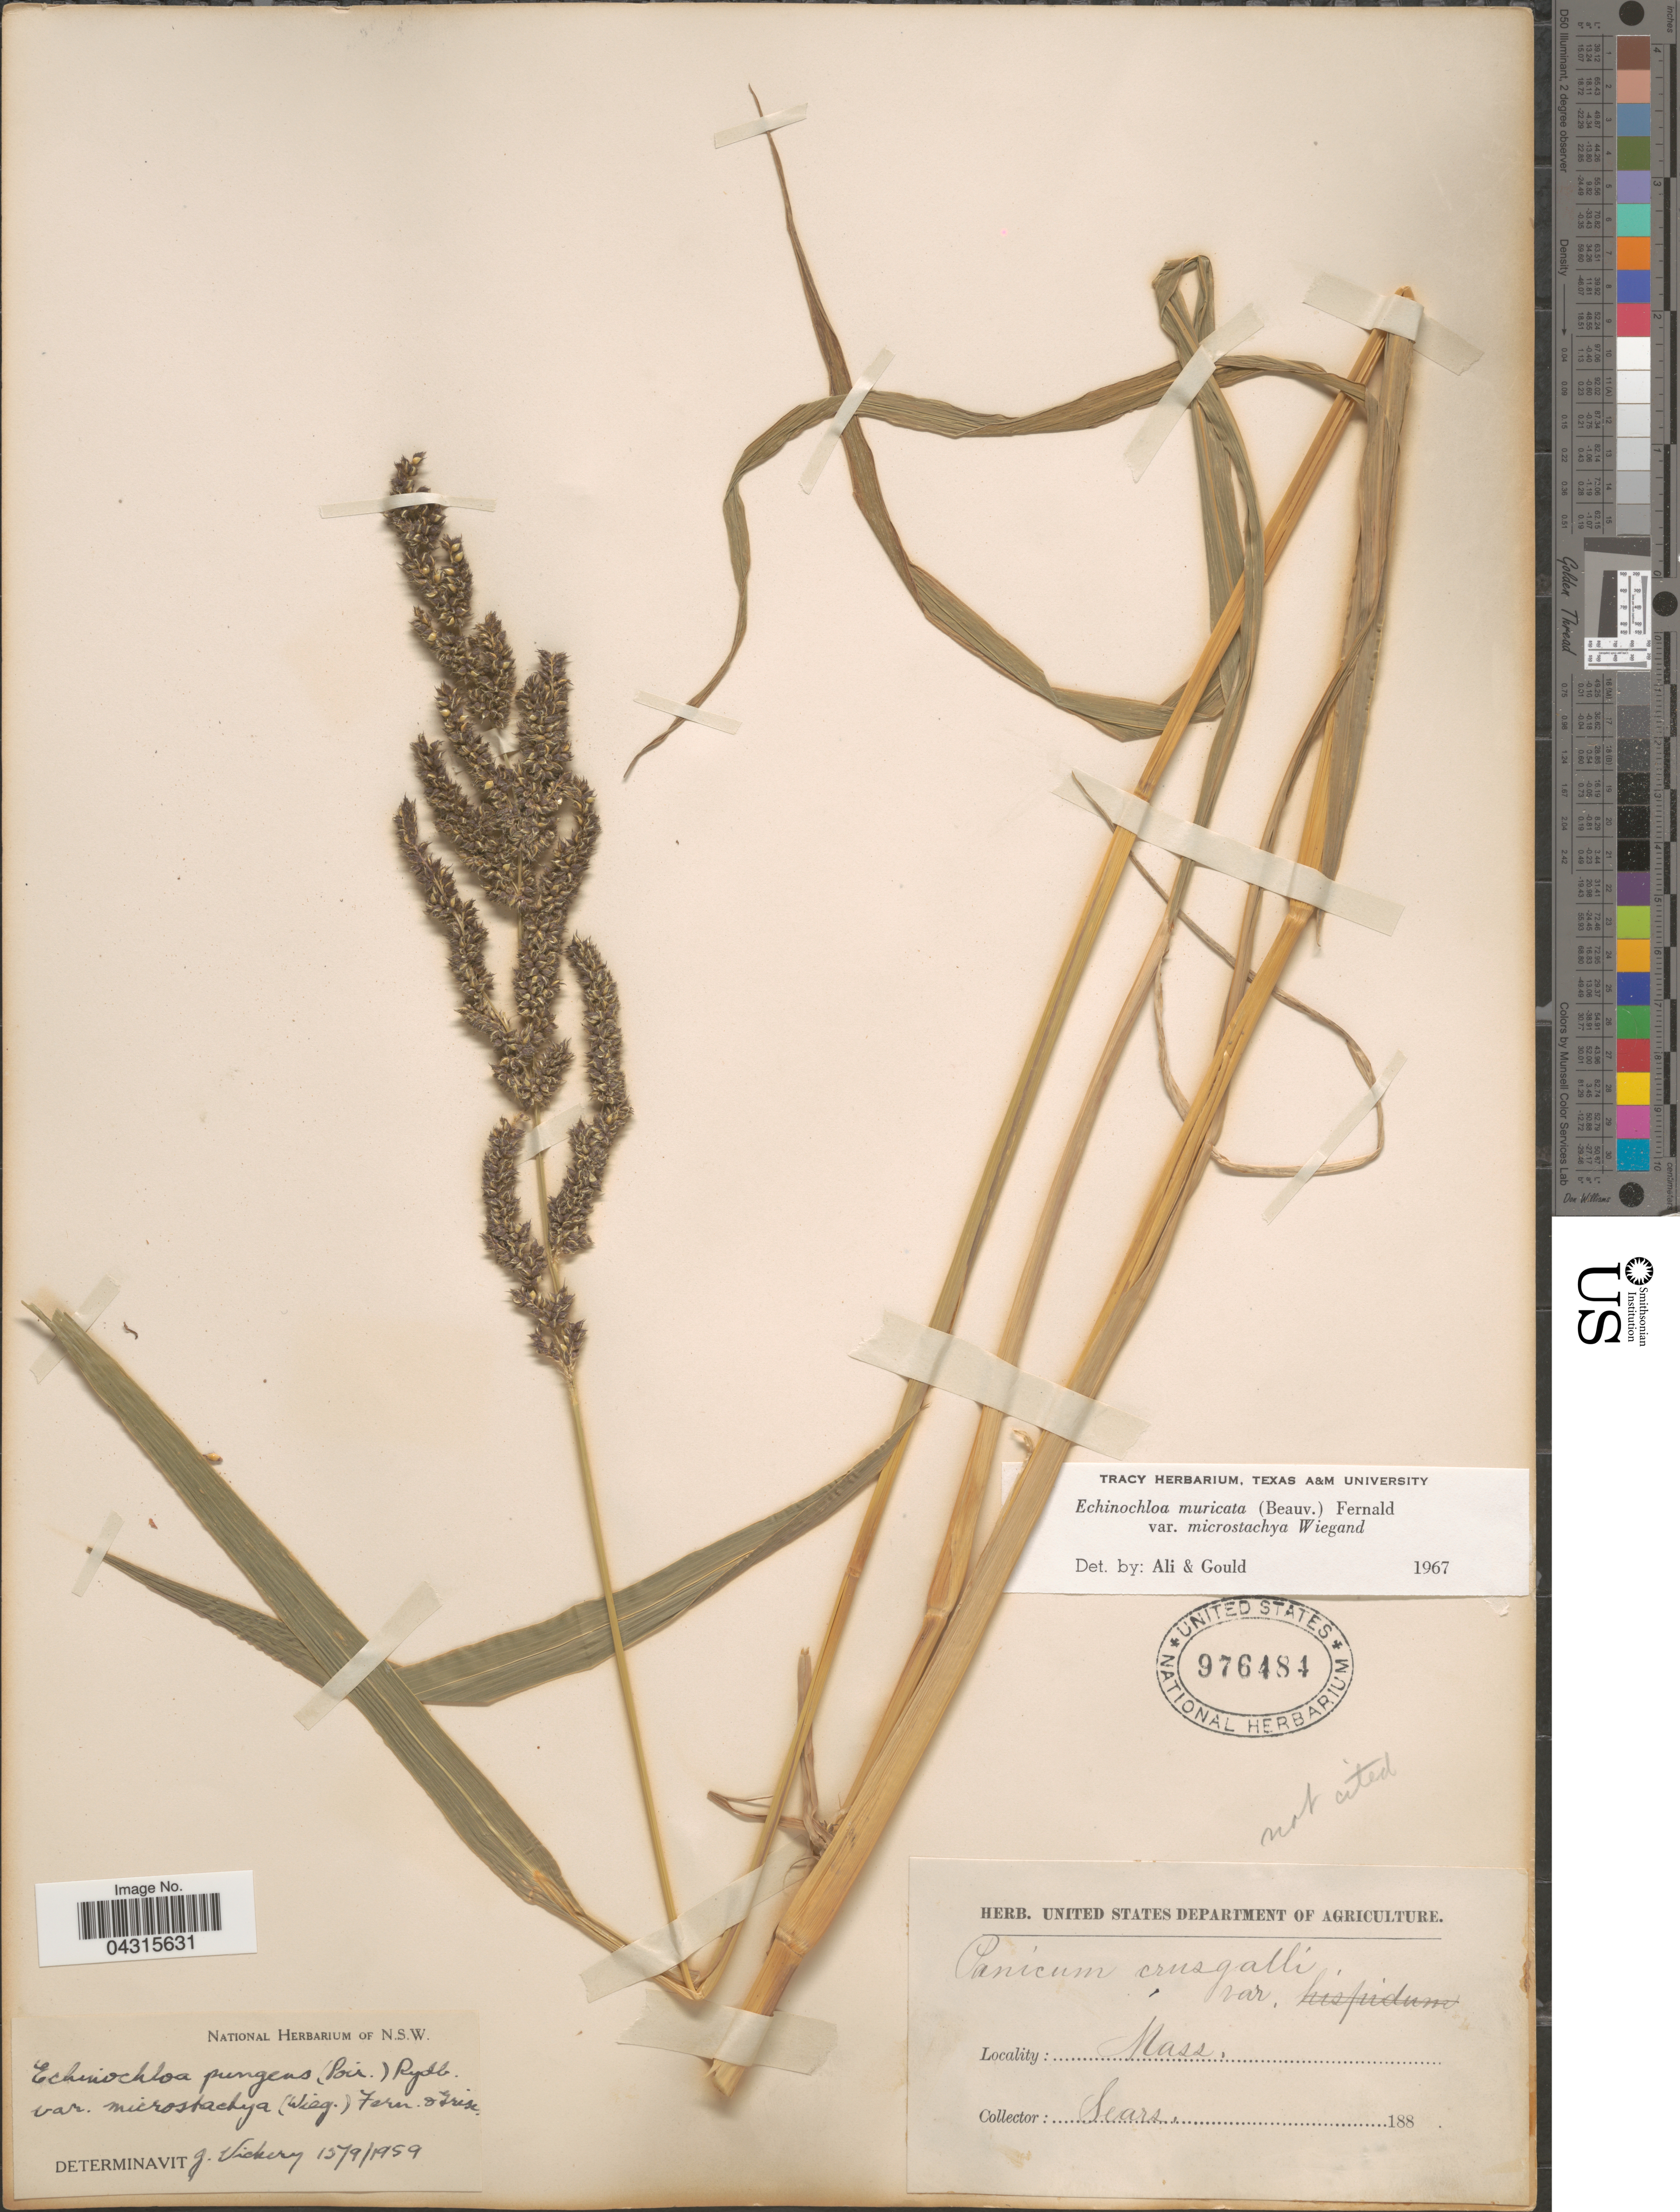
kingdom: Plantae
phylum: Tracheophyta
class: Liliopsida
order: Poales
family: Poaceae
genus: Echinochloa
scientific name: Echinochloa muricata var. microstachya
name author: Wiegand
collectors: Sears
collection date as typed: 188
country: United States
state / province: Massachusetts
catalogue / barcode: US 976484